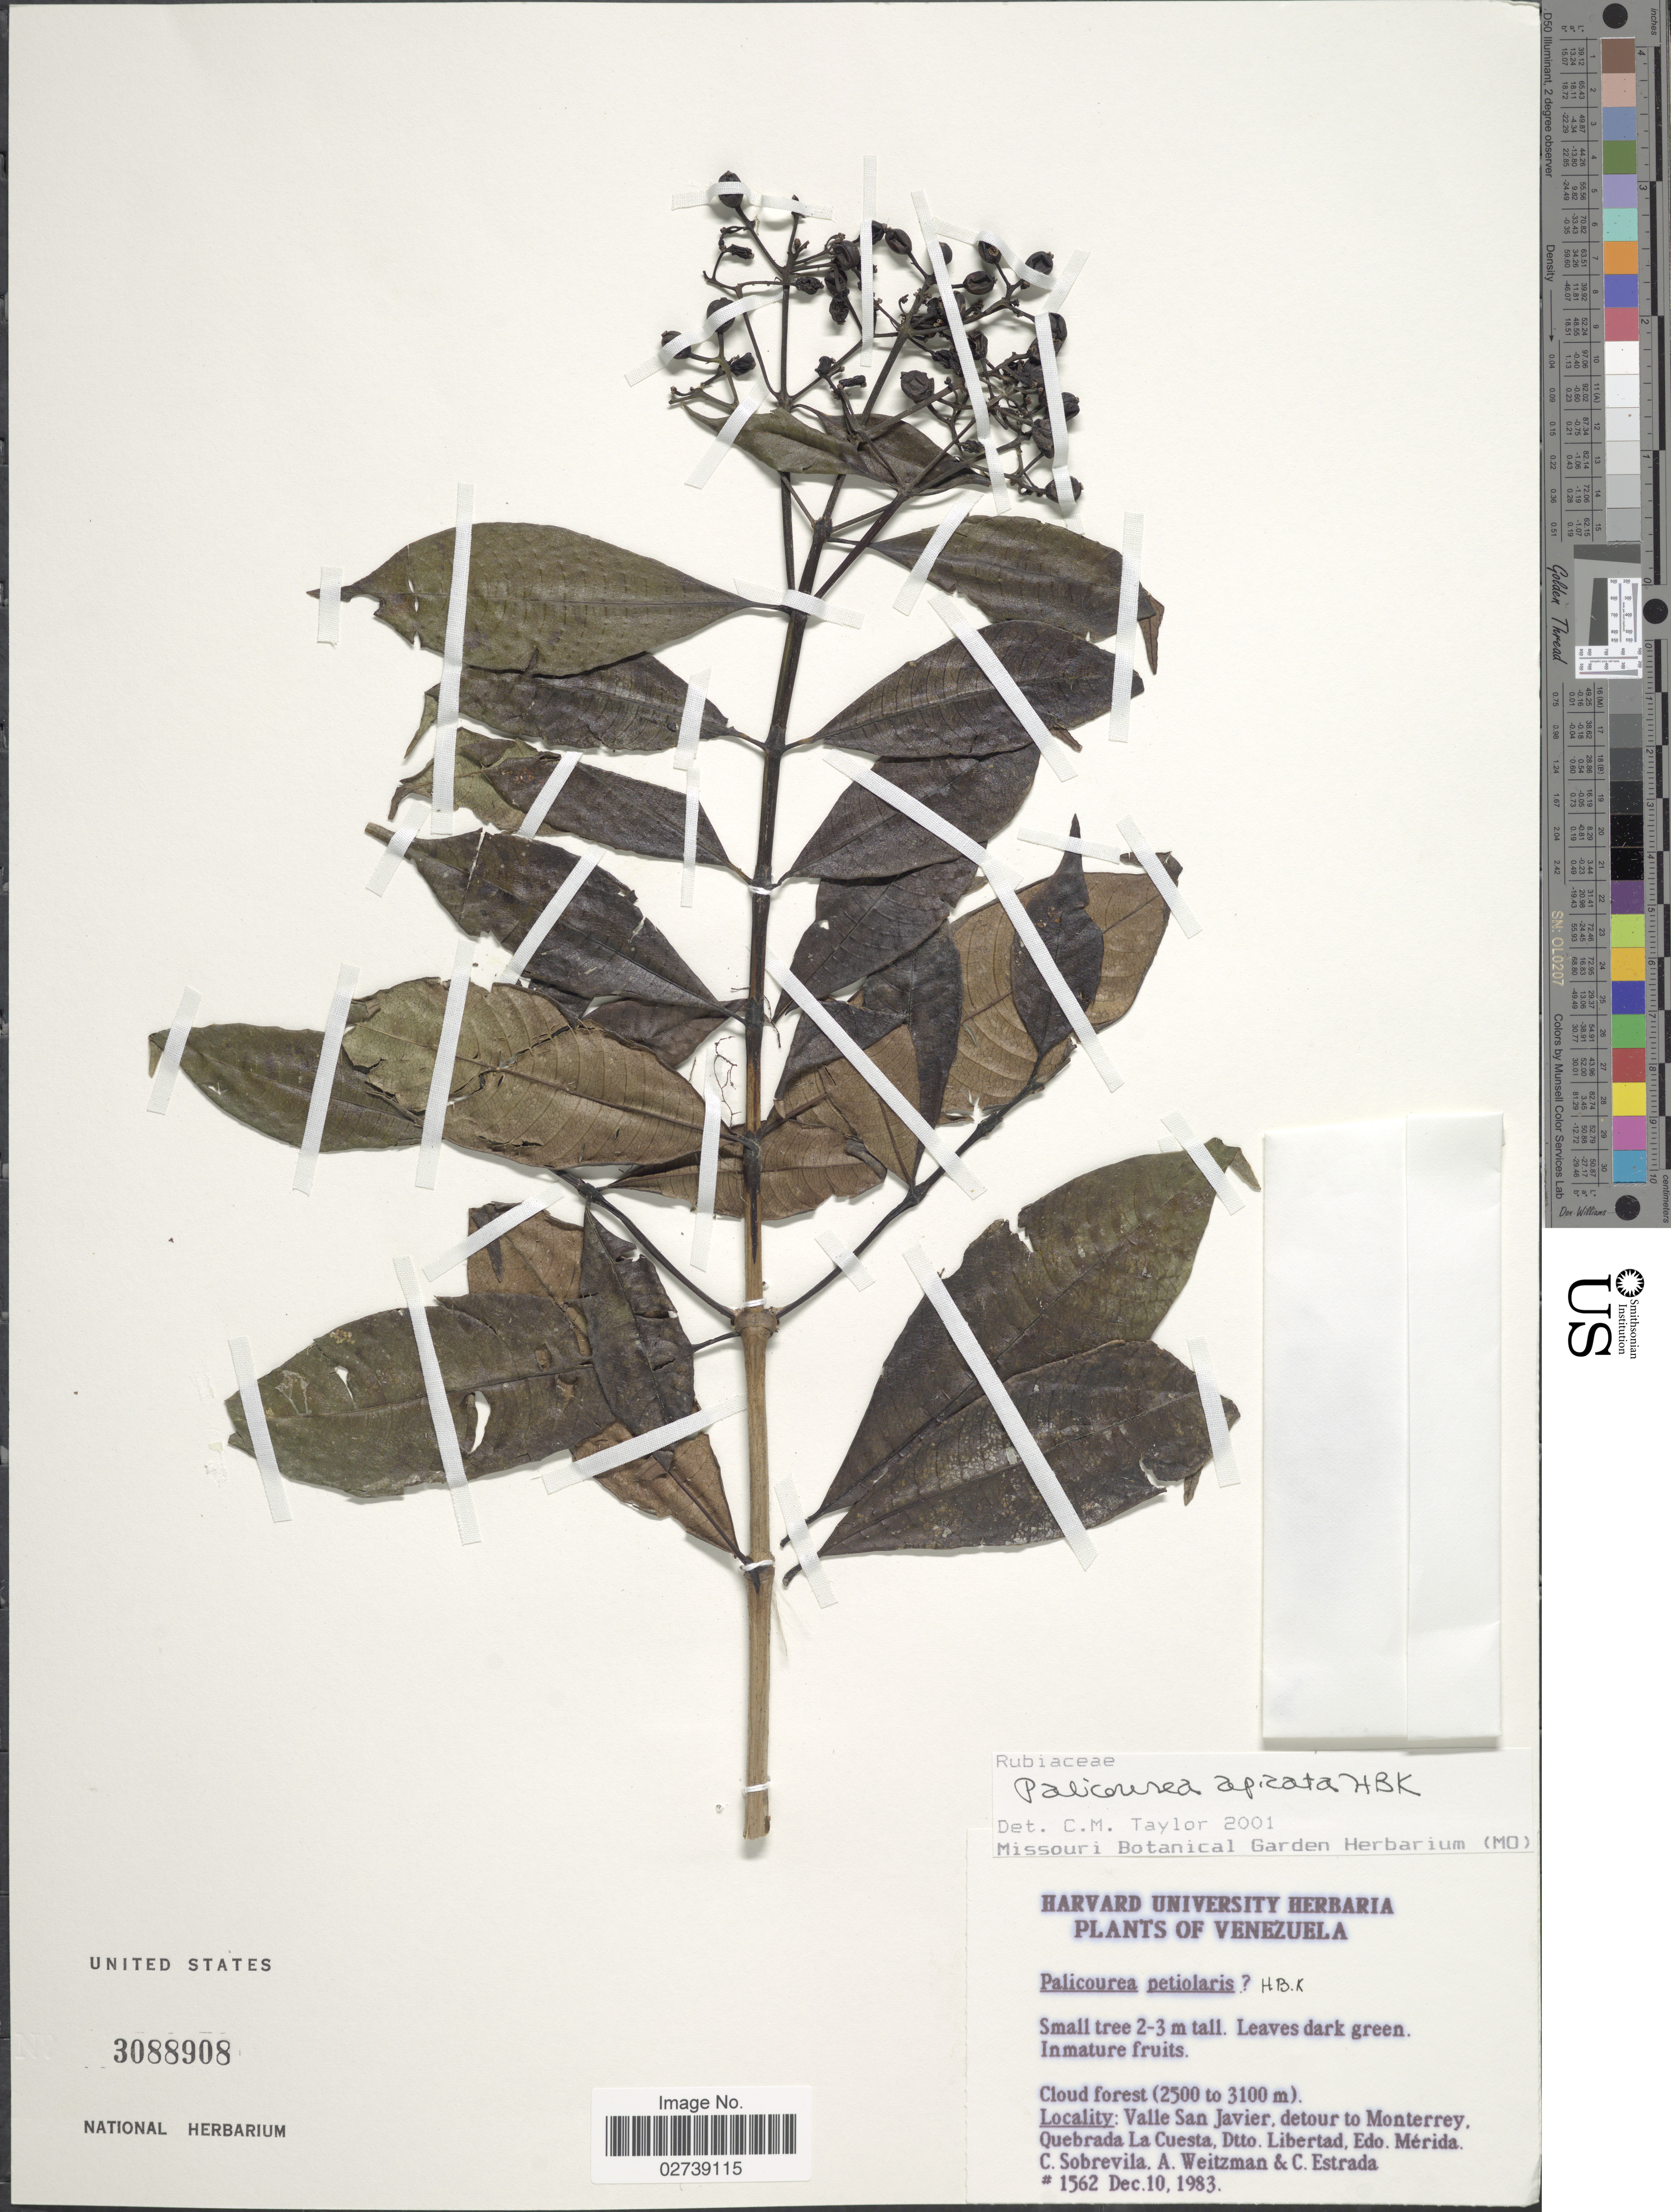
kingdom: Plantae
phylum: Tracheophyta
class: Magnoliopsida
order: Gentianales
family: Rubiaceae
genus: Palicourea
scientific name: Palicourea apicata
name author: Kunth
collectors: C. Sobrevila, A. Weitzman & C. Estrada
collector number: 1562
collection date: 1983-12-10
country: Venezuela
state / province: Mérida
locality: Valle San Javier, detour to Monterrey, Quebrada La Cuesta, Dtto. Libertad.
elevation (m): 2500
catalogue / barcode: US 3088908